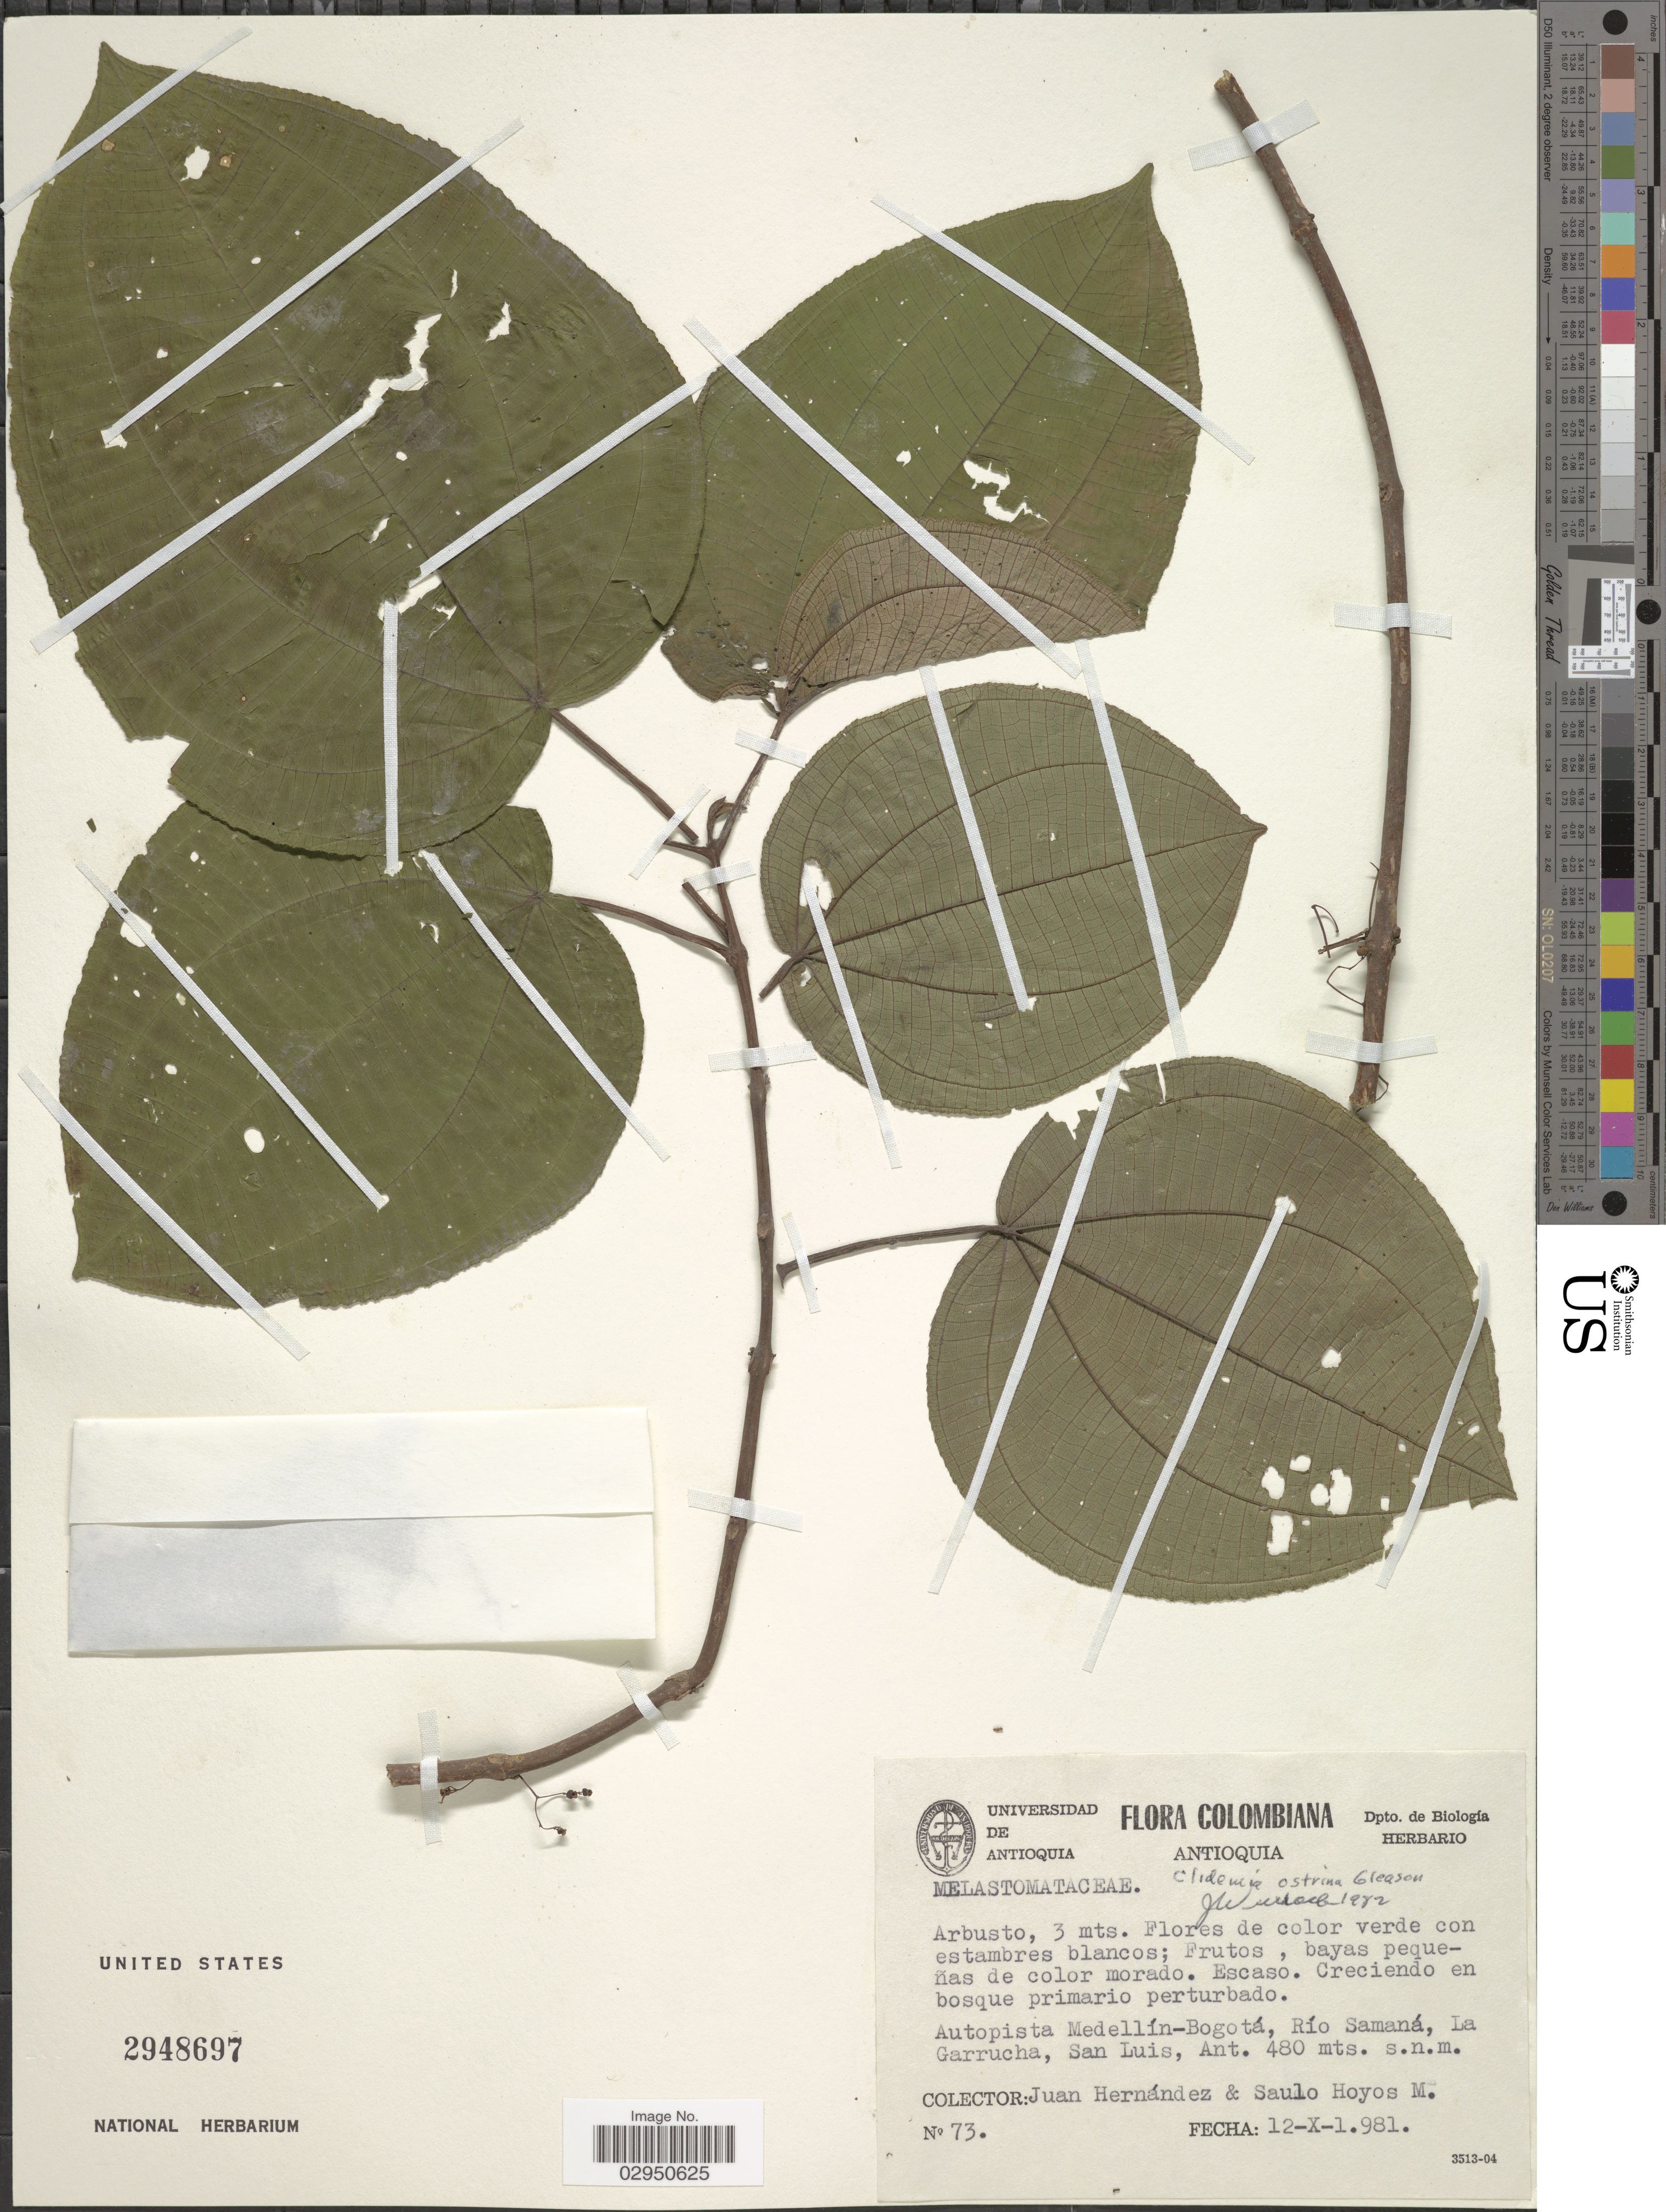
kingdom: Plantae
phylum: Tracheophyta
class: Magnoliopsida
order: Myrtales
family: Melastomataceae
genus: Clidemia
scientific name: Clidemia ostrina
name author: Gleason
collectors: J. J. Hernandez & S. Hoyos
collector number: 73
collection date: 1981-10-12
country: Colombia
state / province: Antioquia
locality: Autopista Medellín-Bogotá, Río Samaná, La Garrucha, San Luis.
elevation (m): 480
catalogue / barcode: US 2948697